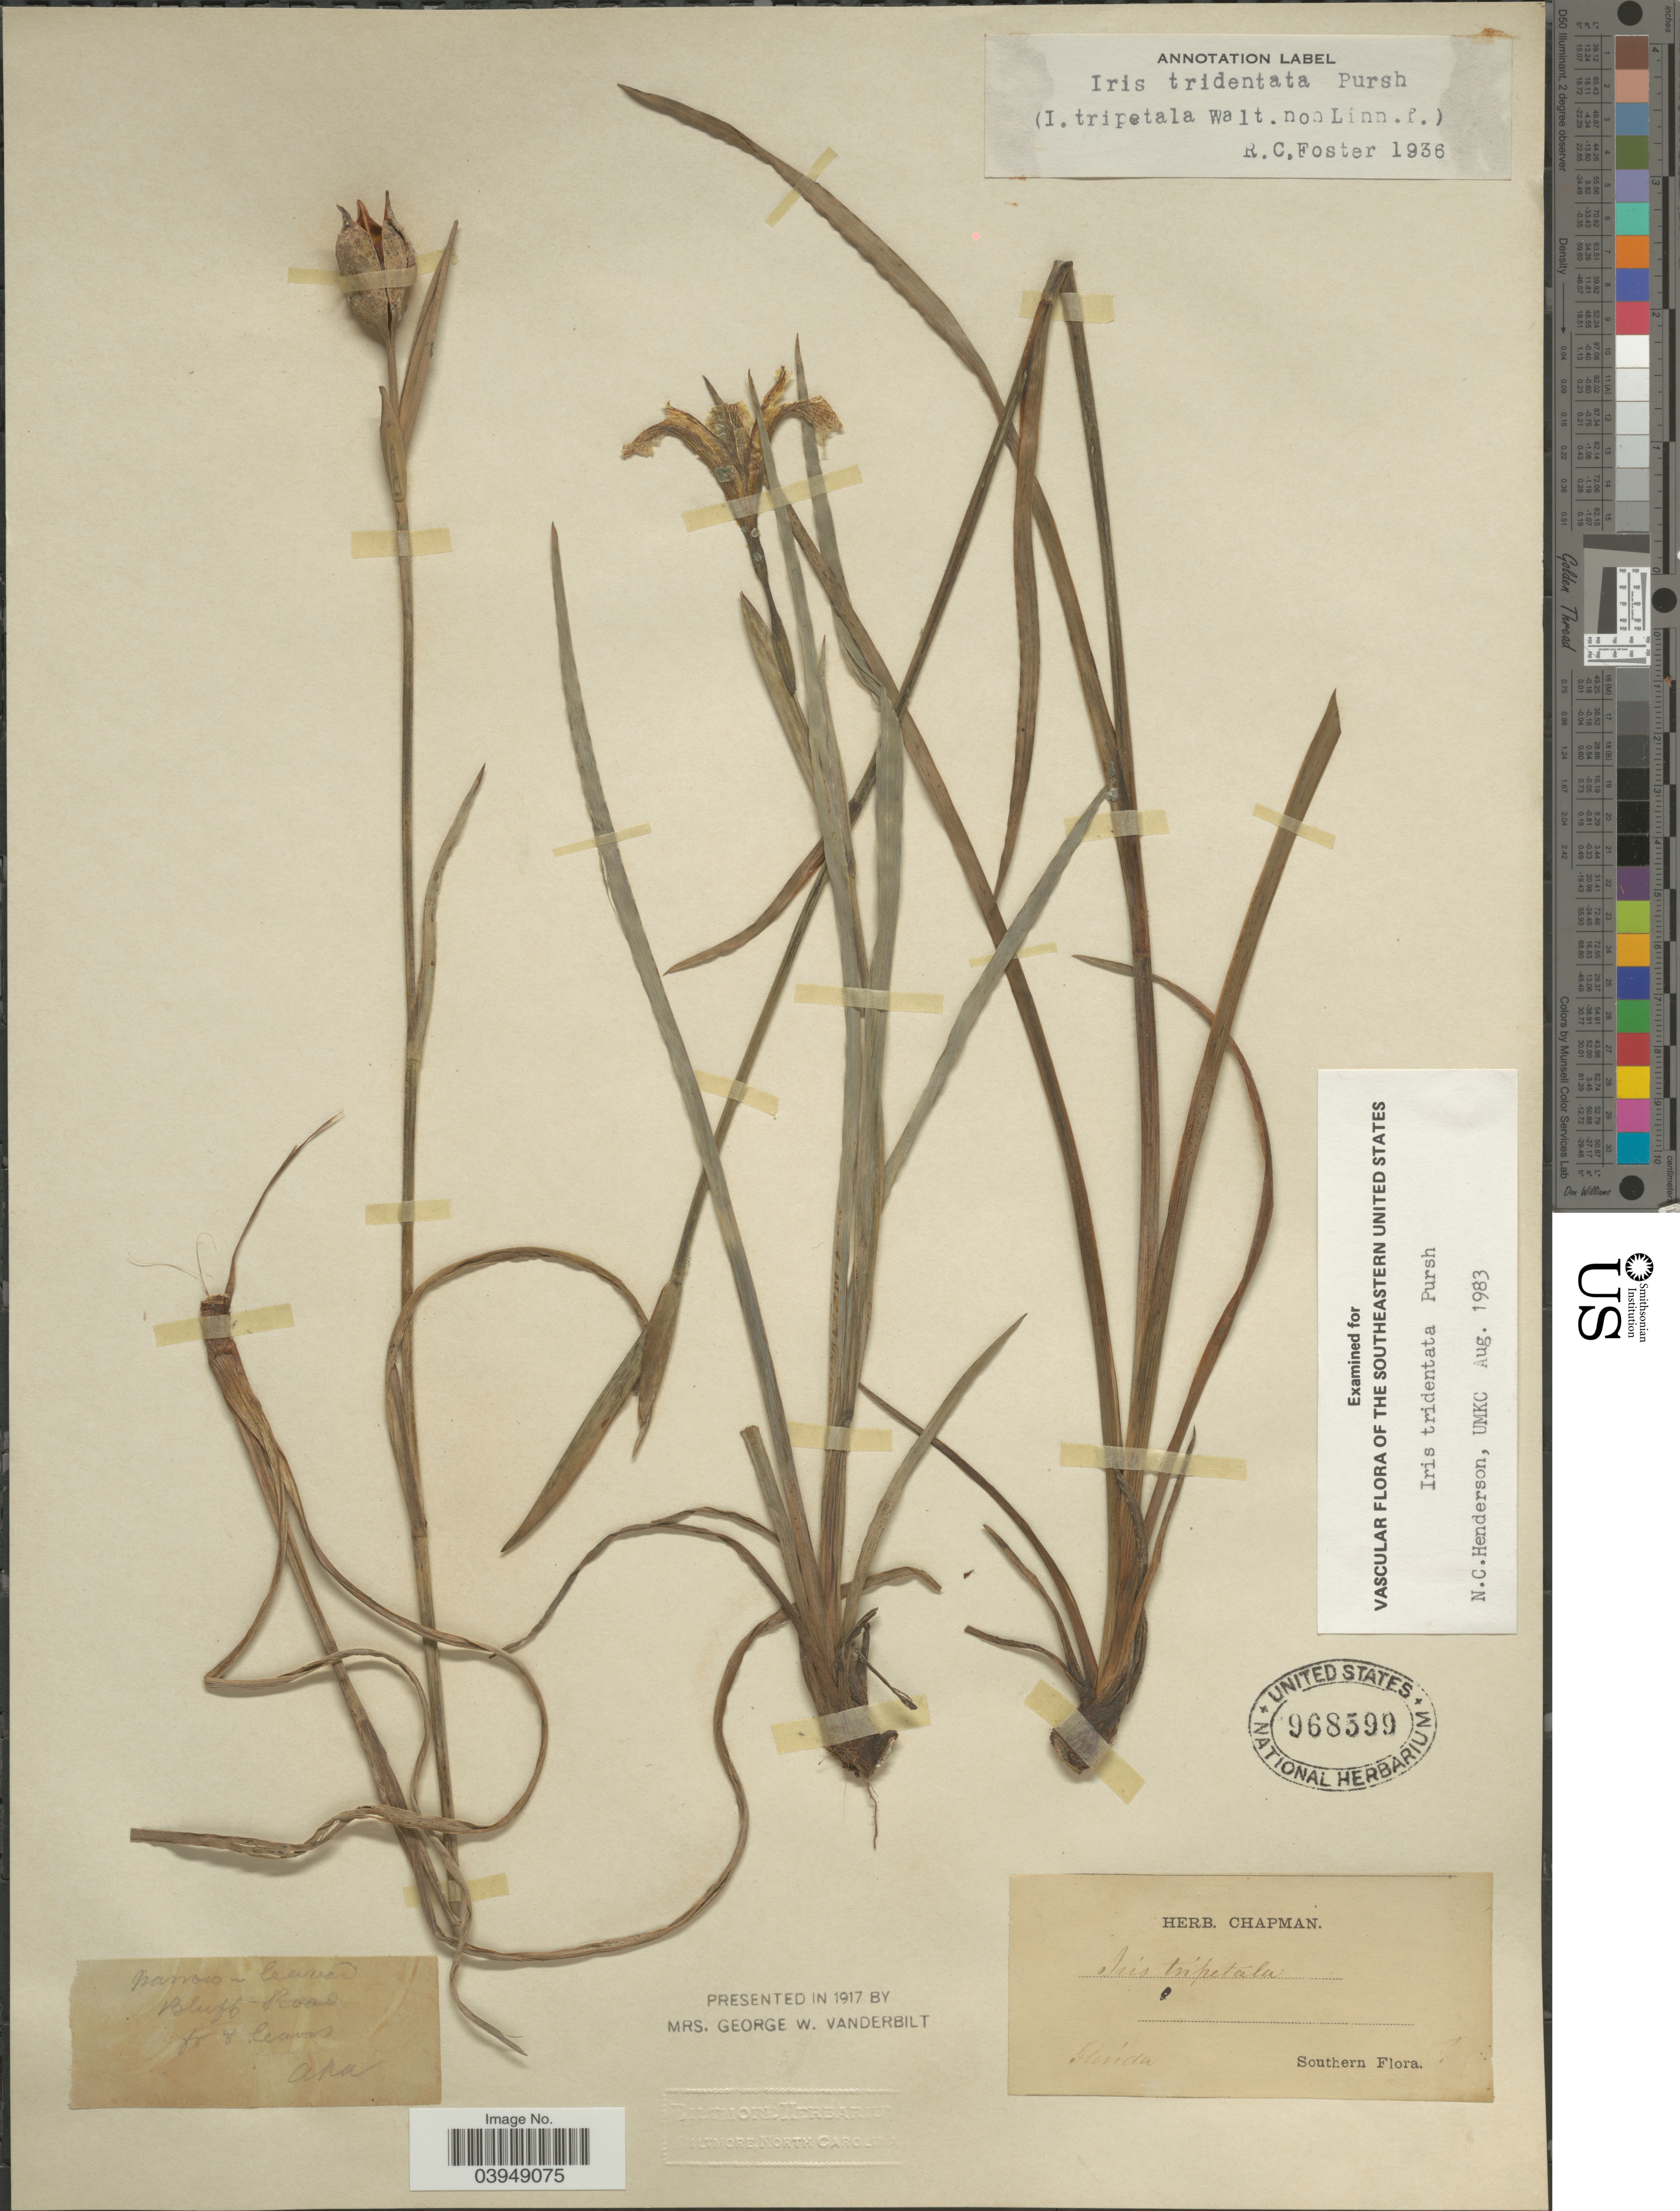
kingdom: Plantae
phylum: Tracheophyta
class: Liliopsida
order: Asparagales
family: Iridaceae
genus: Iris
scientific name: Iris tridentata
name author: Pursh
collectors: ex herb. Chapman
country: United States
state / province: Florida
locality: Southern.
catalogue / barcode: US 968599